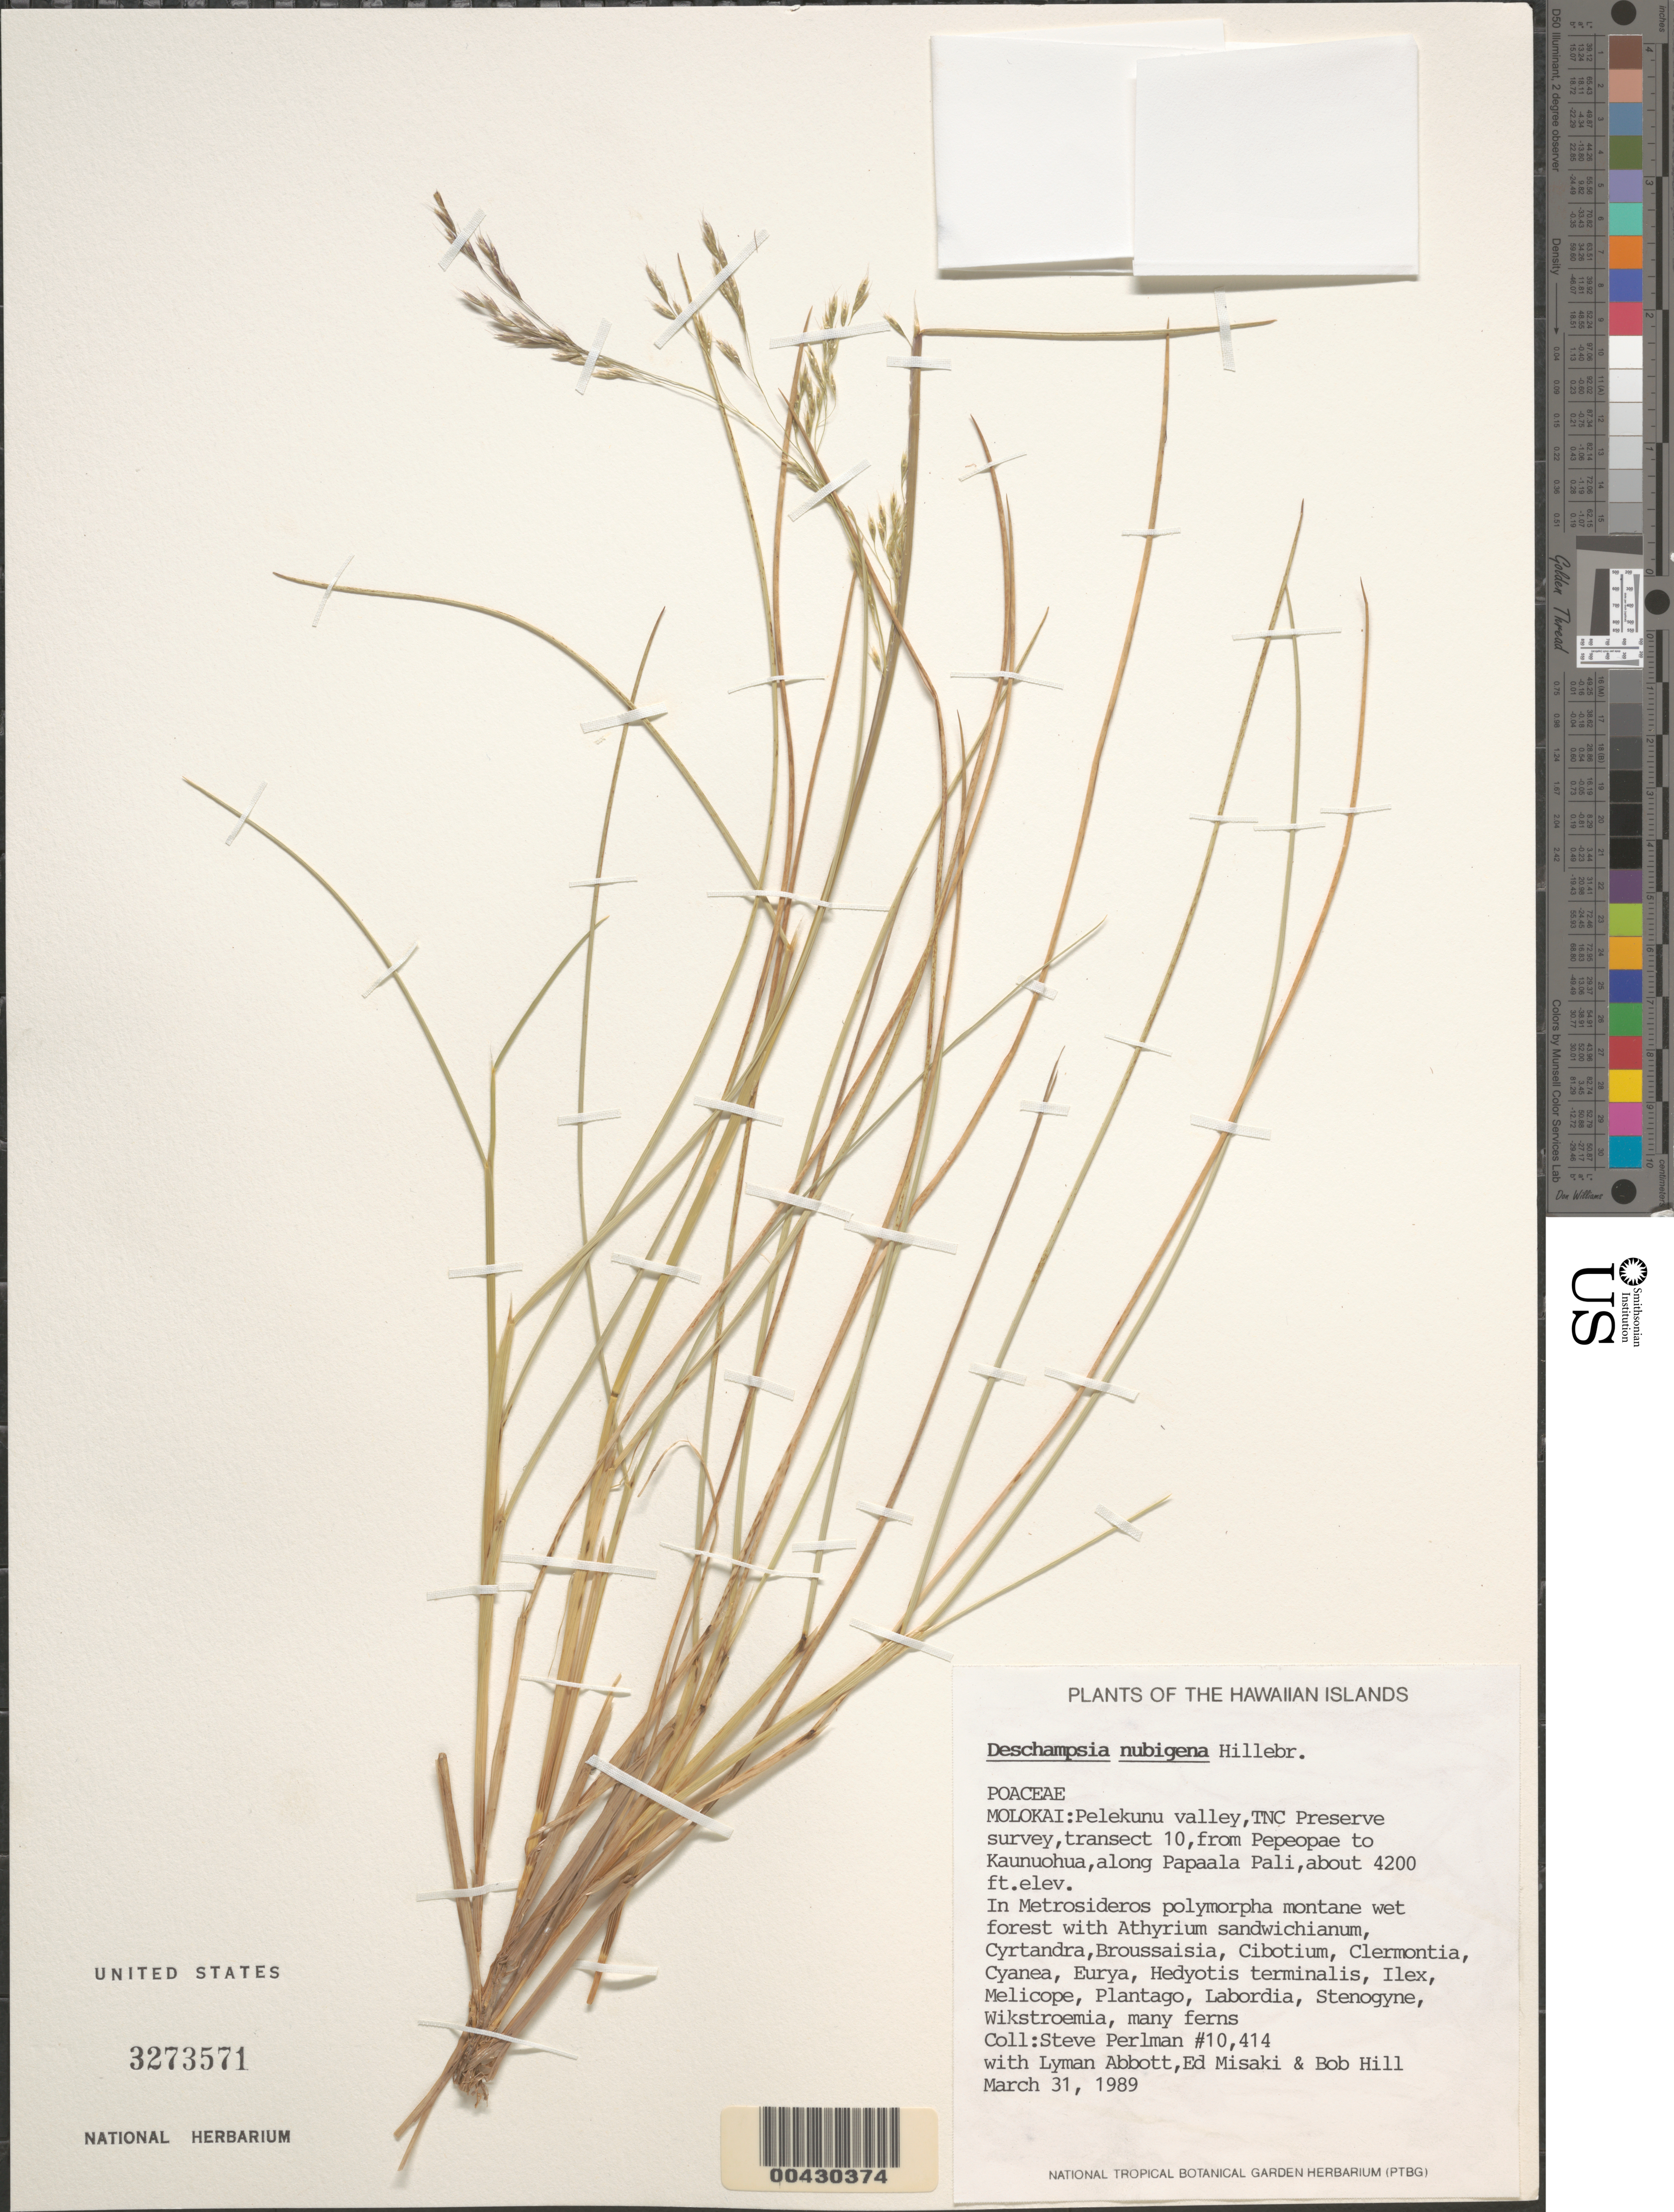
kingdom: Plantae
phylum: Tracheophyta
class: Liliopsida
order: Poales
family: Poaceae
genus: Deschampsia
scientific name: Deschampsia nubigena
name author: Hillebr.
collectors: S. P. Perlman, L. Abbott, E. Misaki & B. Hill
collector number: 10414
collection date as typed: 31 Mar 1989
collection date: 1989-03-31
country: United States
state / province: Hawaii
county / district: Maui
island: Moloka'i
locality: Pelekunu Valley, TNC Preserve survey, transect 10, from Pepeopae to Kaunuohua, along Papaala Pali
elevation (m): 1280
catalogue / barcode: US 3273571